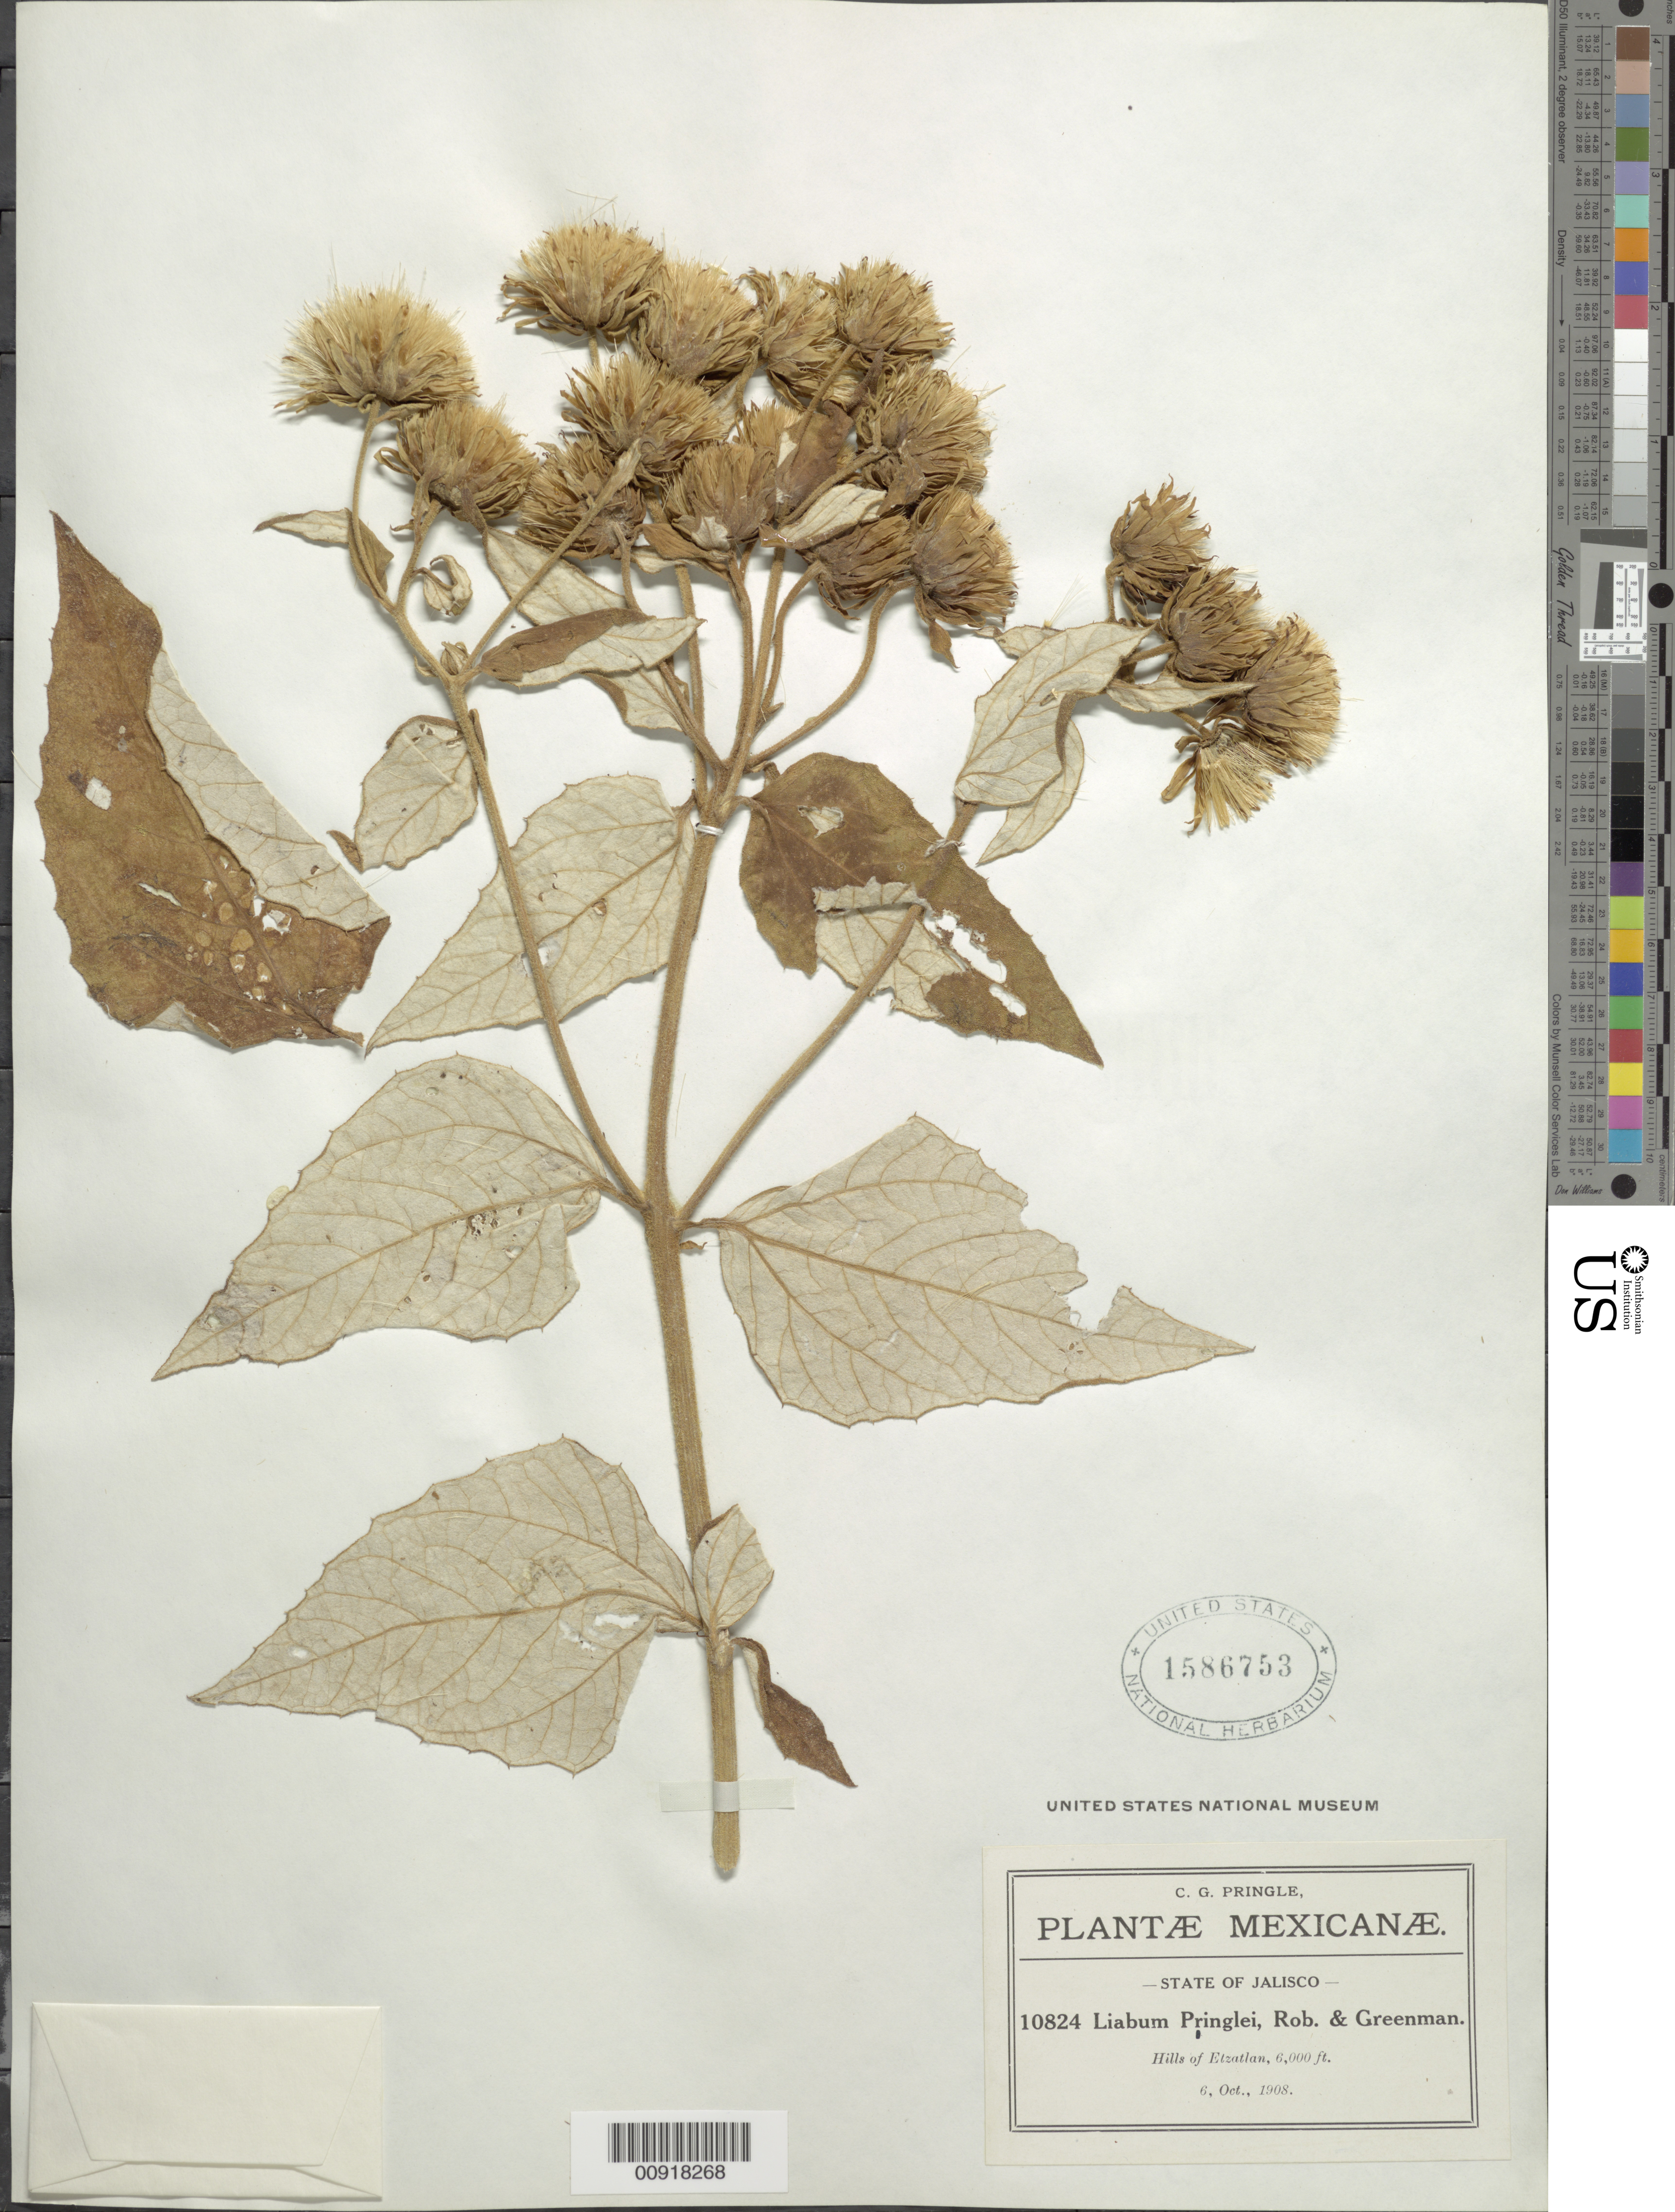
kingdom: Plantae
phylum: Tracheophyta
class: Magnoliopsida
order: Asterales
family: Asteraceae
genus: Sinclairia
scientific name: Sinclairia pringlei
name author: (B.L. Rob. & Greenm.) H. Rob. & Brettell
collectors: C. G. Pringle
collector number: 10824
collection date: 1908-10-06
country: Mexico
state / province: Jalisco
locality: State of Jalisco. Hills of Elzatlan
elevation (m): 1829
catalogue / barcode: US 1586753